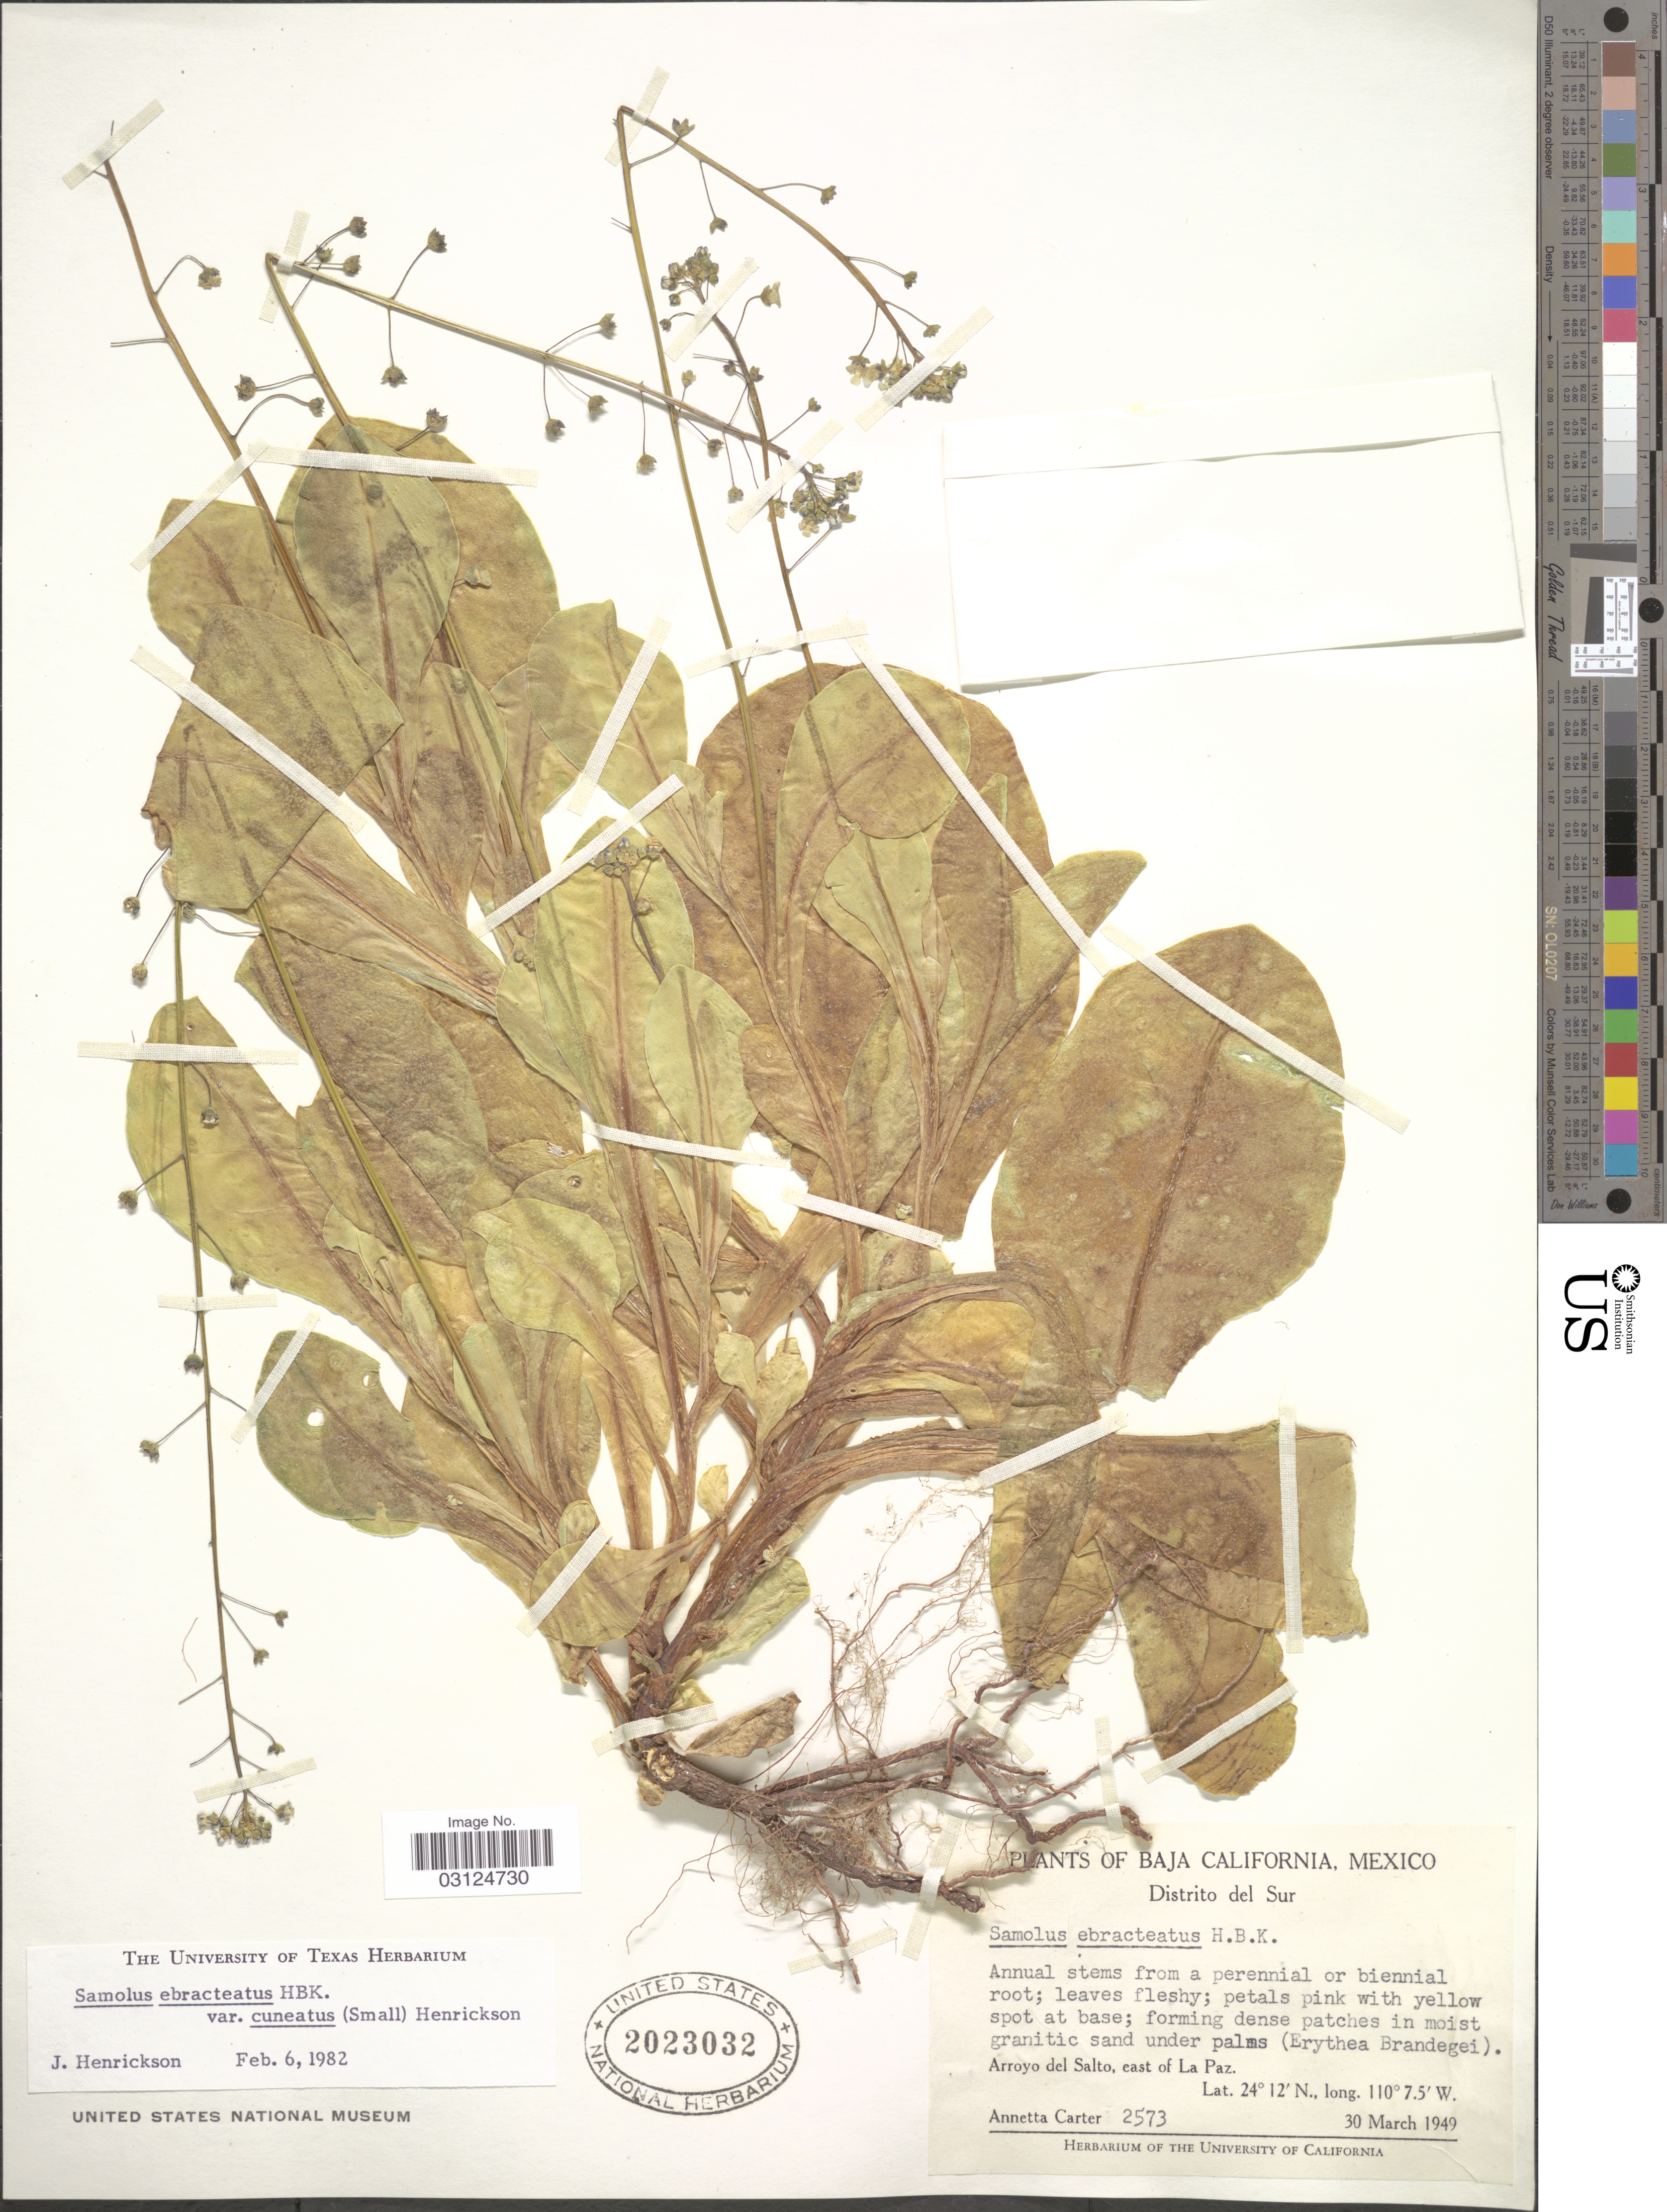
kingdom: Plantae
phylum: Tracheophyta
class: Magnoliopsida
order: Ericales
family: Primulaceae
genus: Samolus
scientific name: Samolus ebracteatus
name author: Kunth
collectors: A. Carter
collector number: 2573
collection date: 1949-03-30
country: Mexico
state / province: Baja California Sur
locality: Distrito del Sur. Arroyo del Salto, east of La Paz.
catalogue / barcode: US 2023032